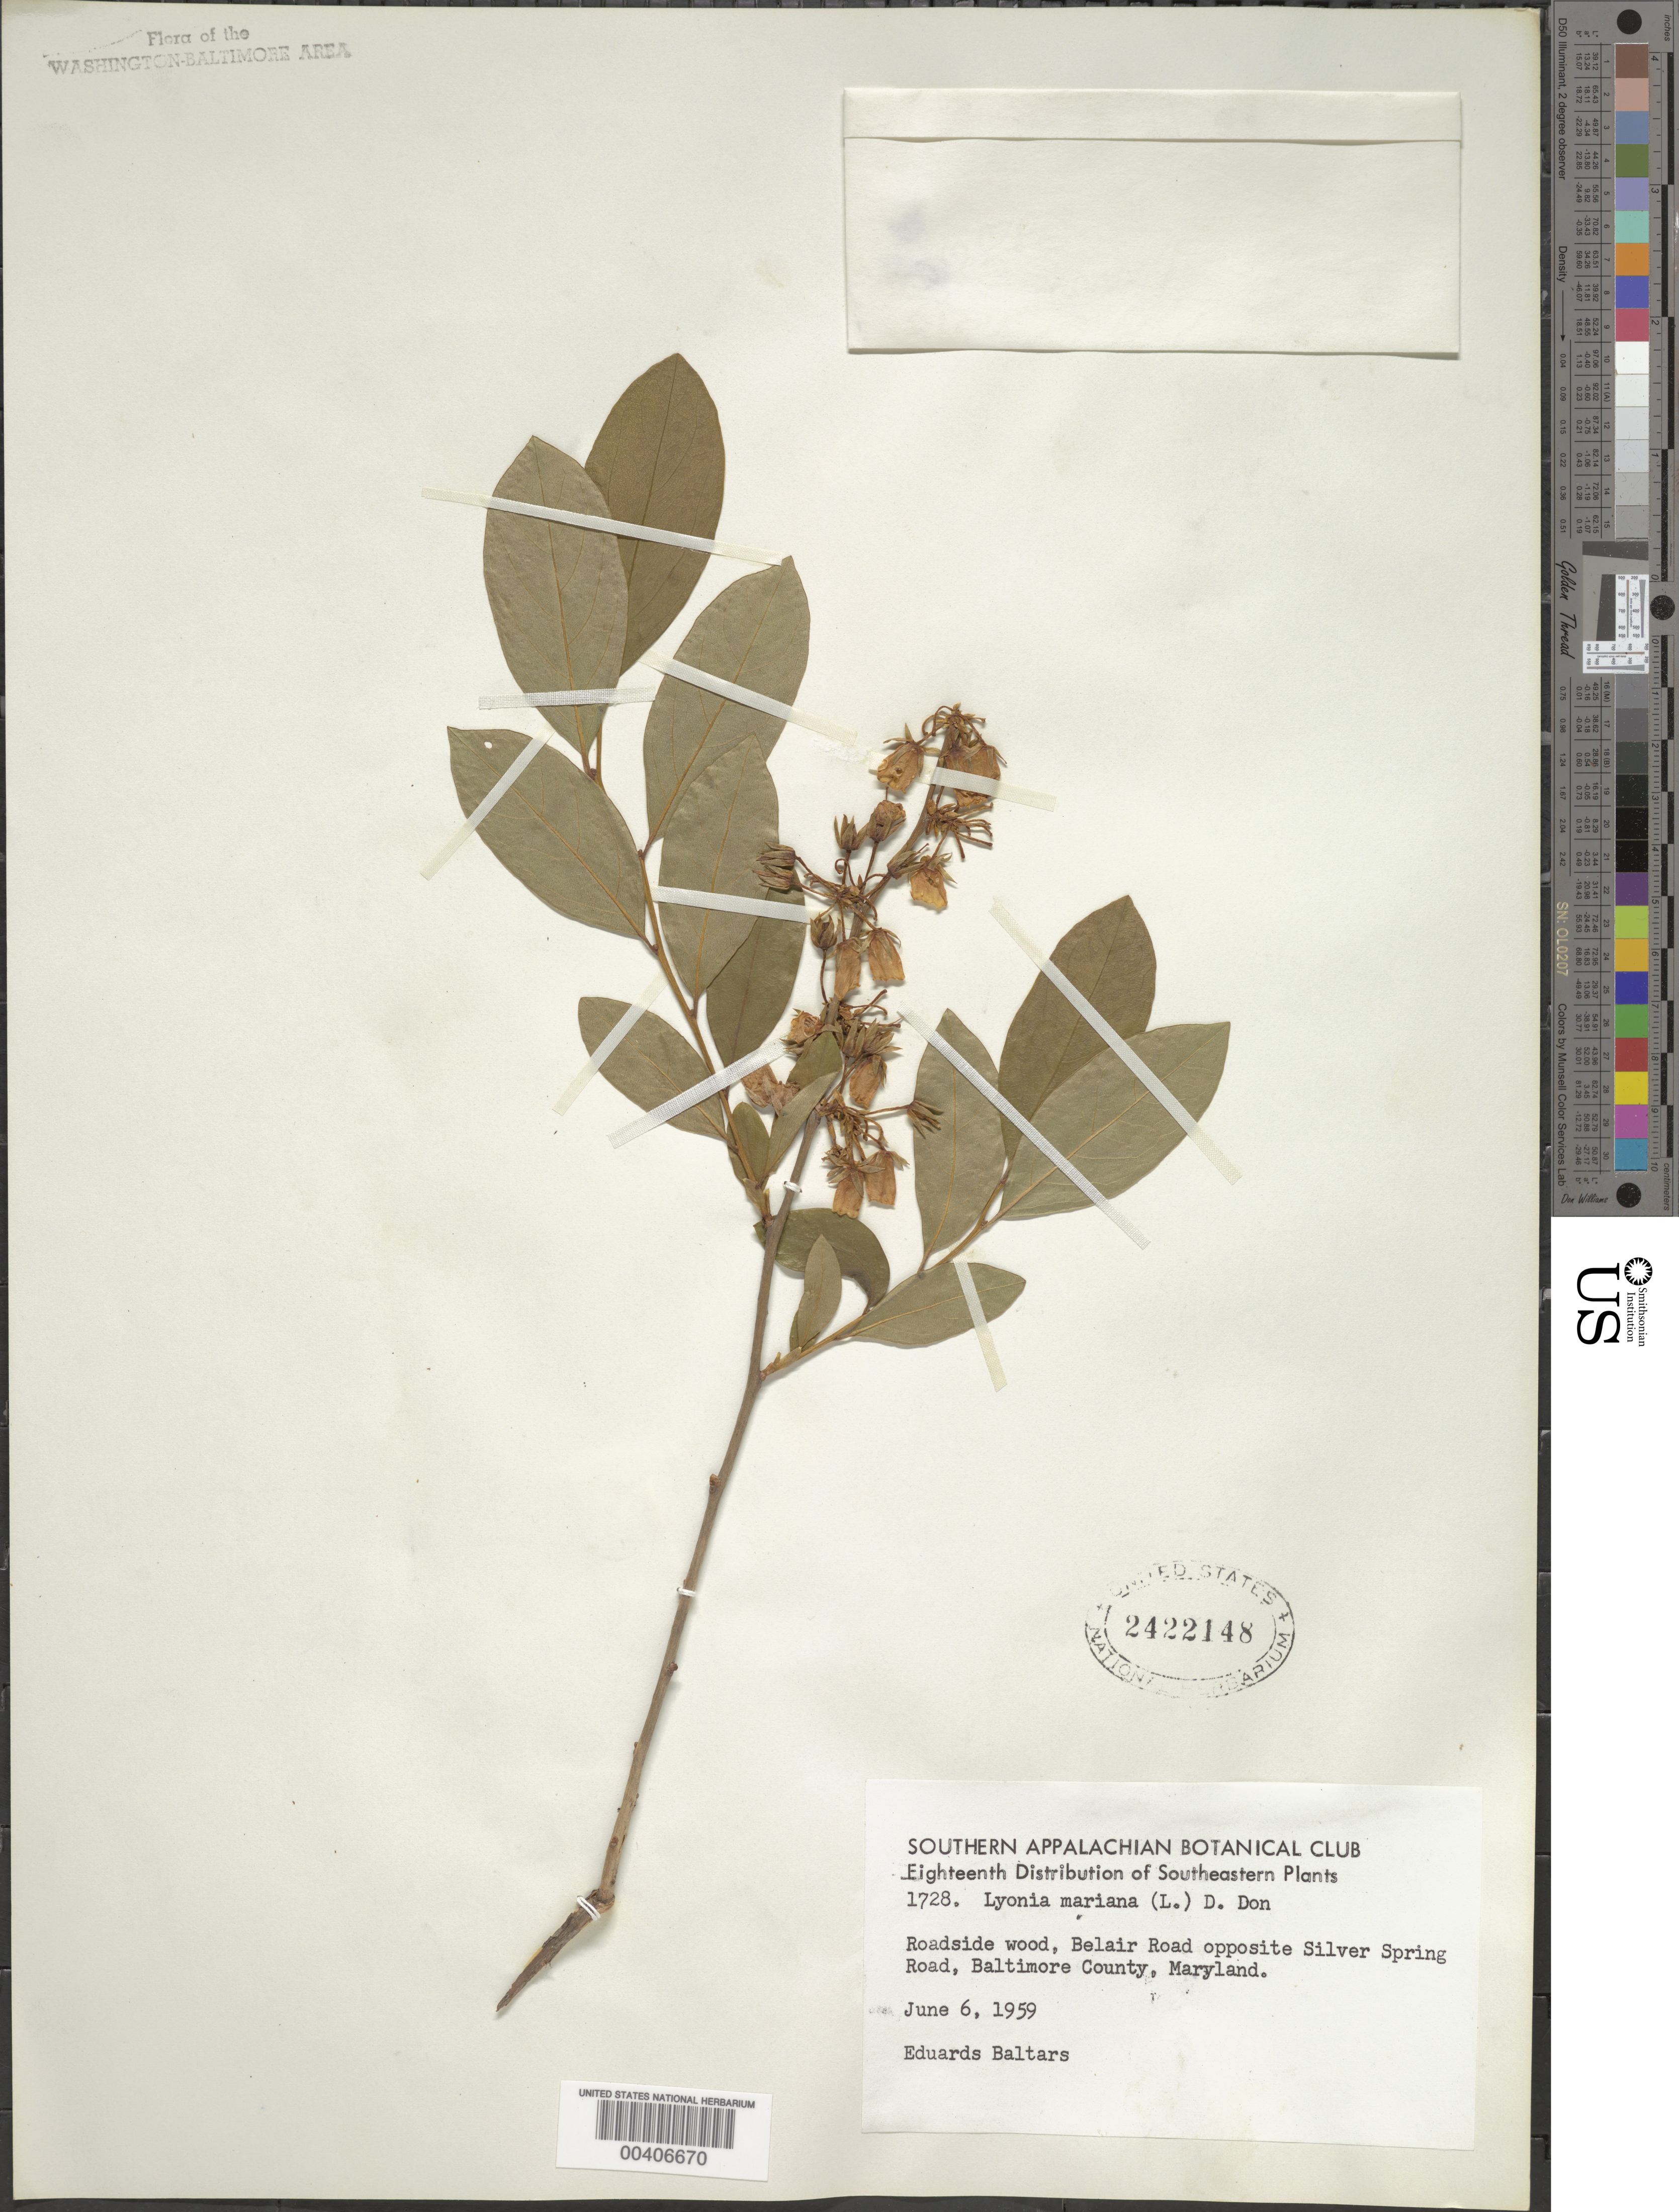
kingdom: Plantae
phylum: Tracheophyta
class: Magnoliopsida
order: Ericales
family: Ericaceae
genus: Lyonia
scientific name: Lyonia mariana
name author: (L.) D. Don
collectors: E. Baltars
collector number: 1728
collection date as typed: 06 Jun 1959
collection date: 1959-06-06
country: United States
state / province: Maryland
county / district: Baltimore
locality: Belair Road opposite Silver Spring Road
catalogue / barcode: US 2422148